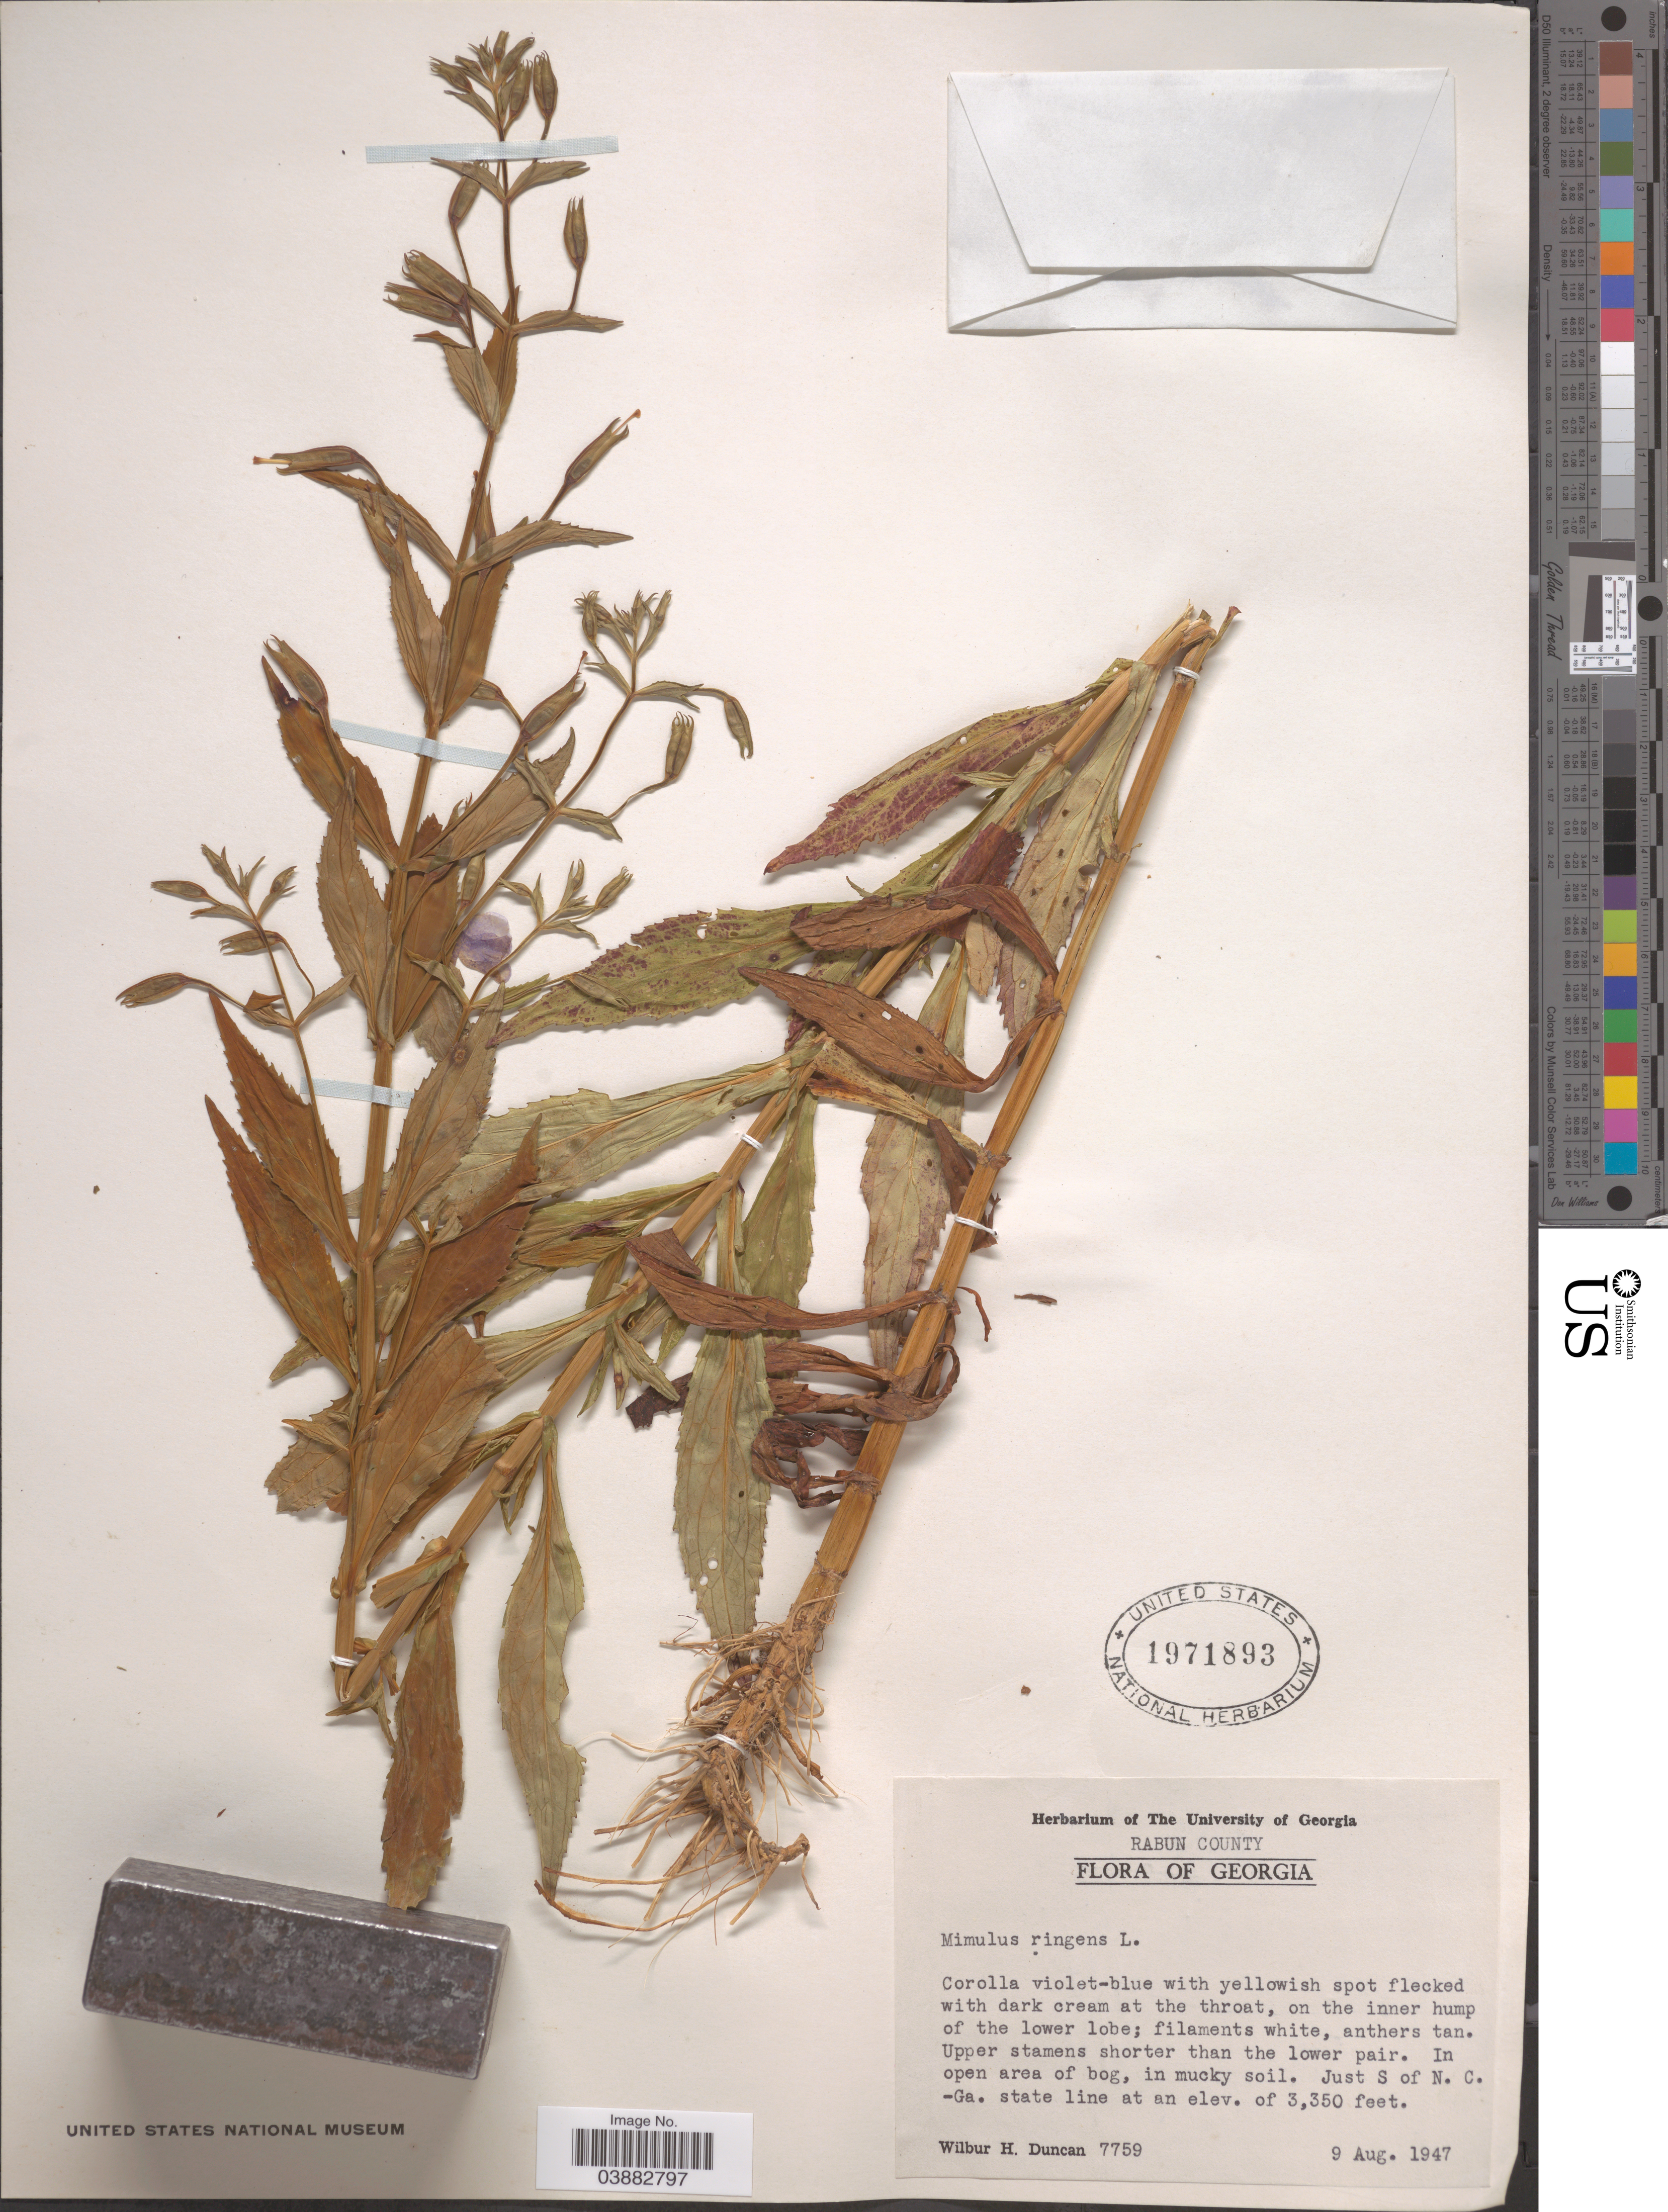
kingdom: Plantae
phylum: Tracheophyta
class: Magnoliopsida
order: Lamiales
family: Phrymaceae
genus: Mimulus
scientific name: Mimulus ringens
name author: L.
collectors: W. H. Duncan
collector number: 7759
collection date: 1947-08-09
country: United States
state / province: Georgia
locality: Rabun County. Just S of N.C.-Ga. state line.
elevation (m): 1021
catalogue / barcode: US 1971893